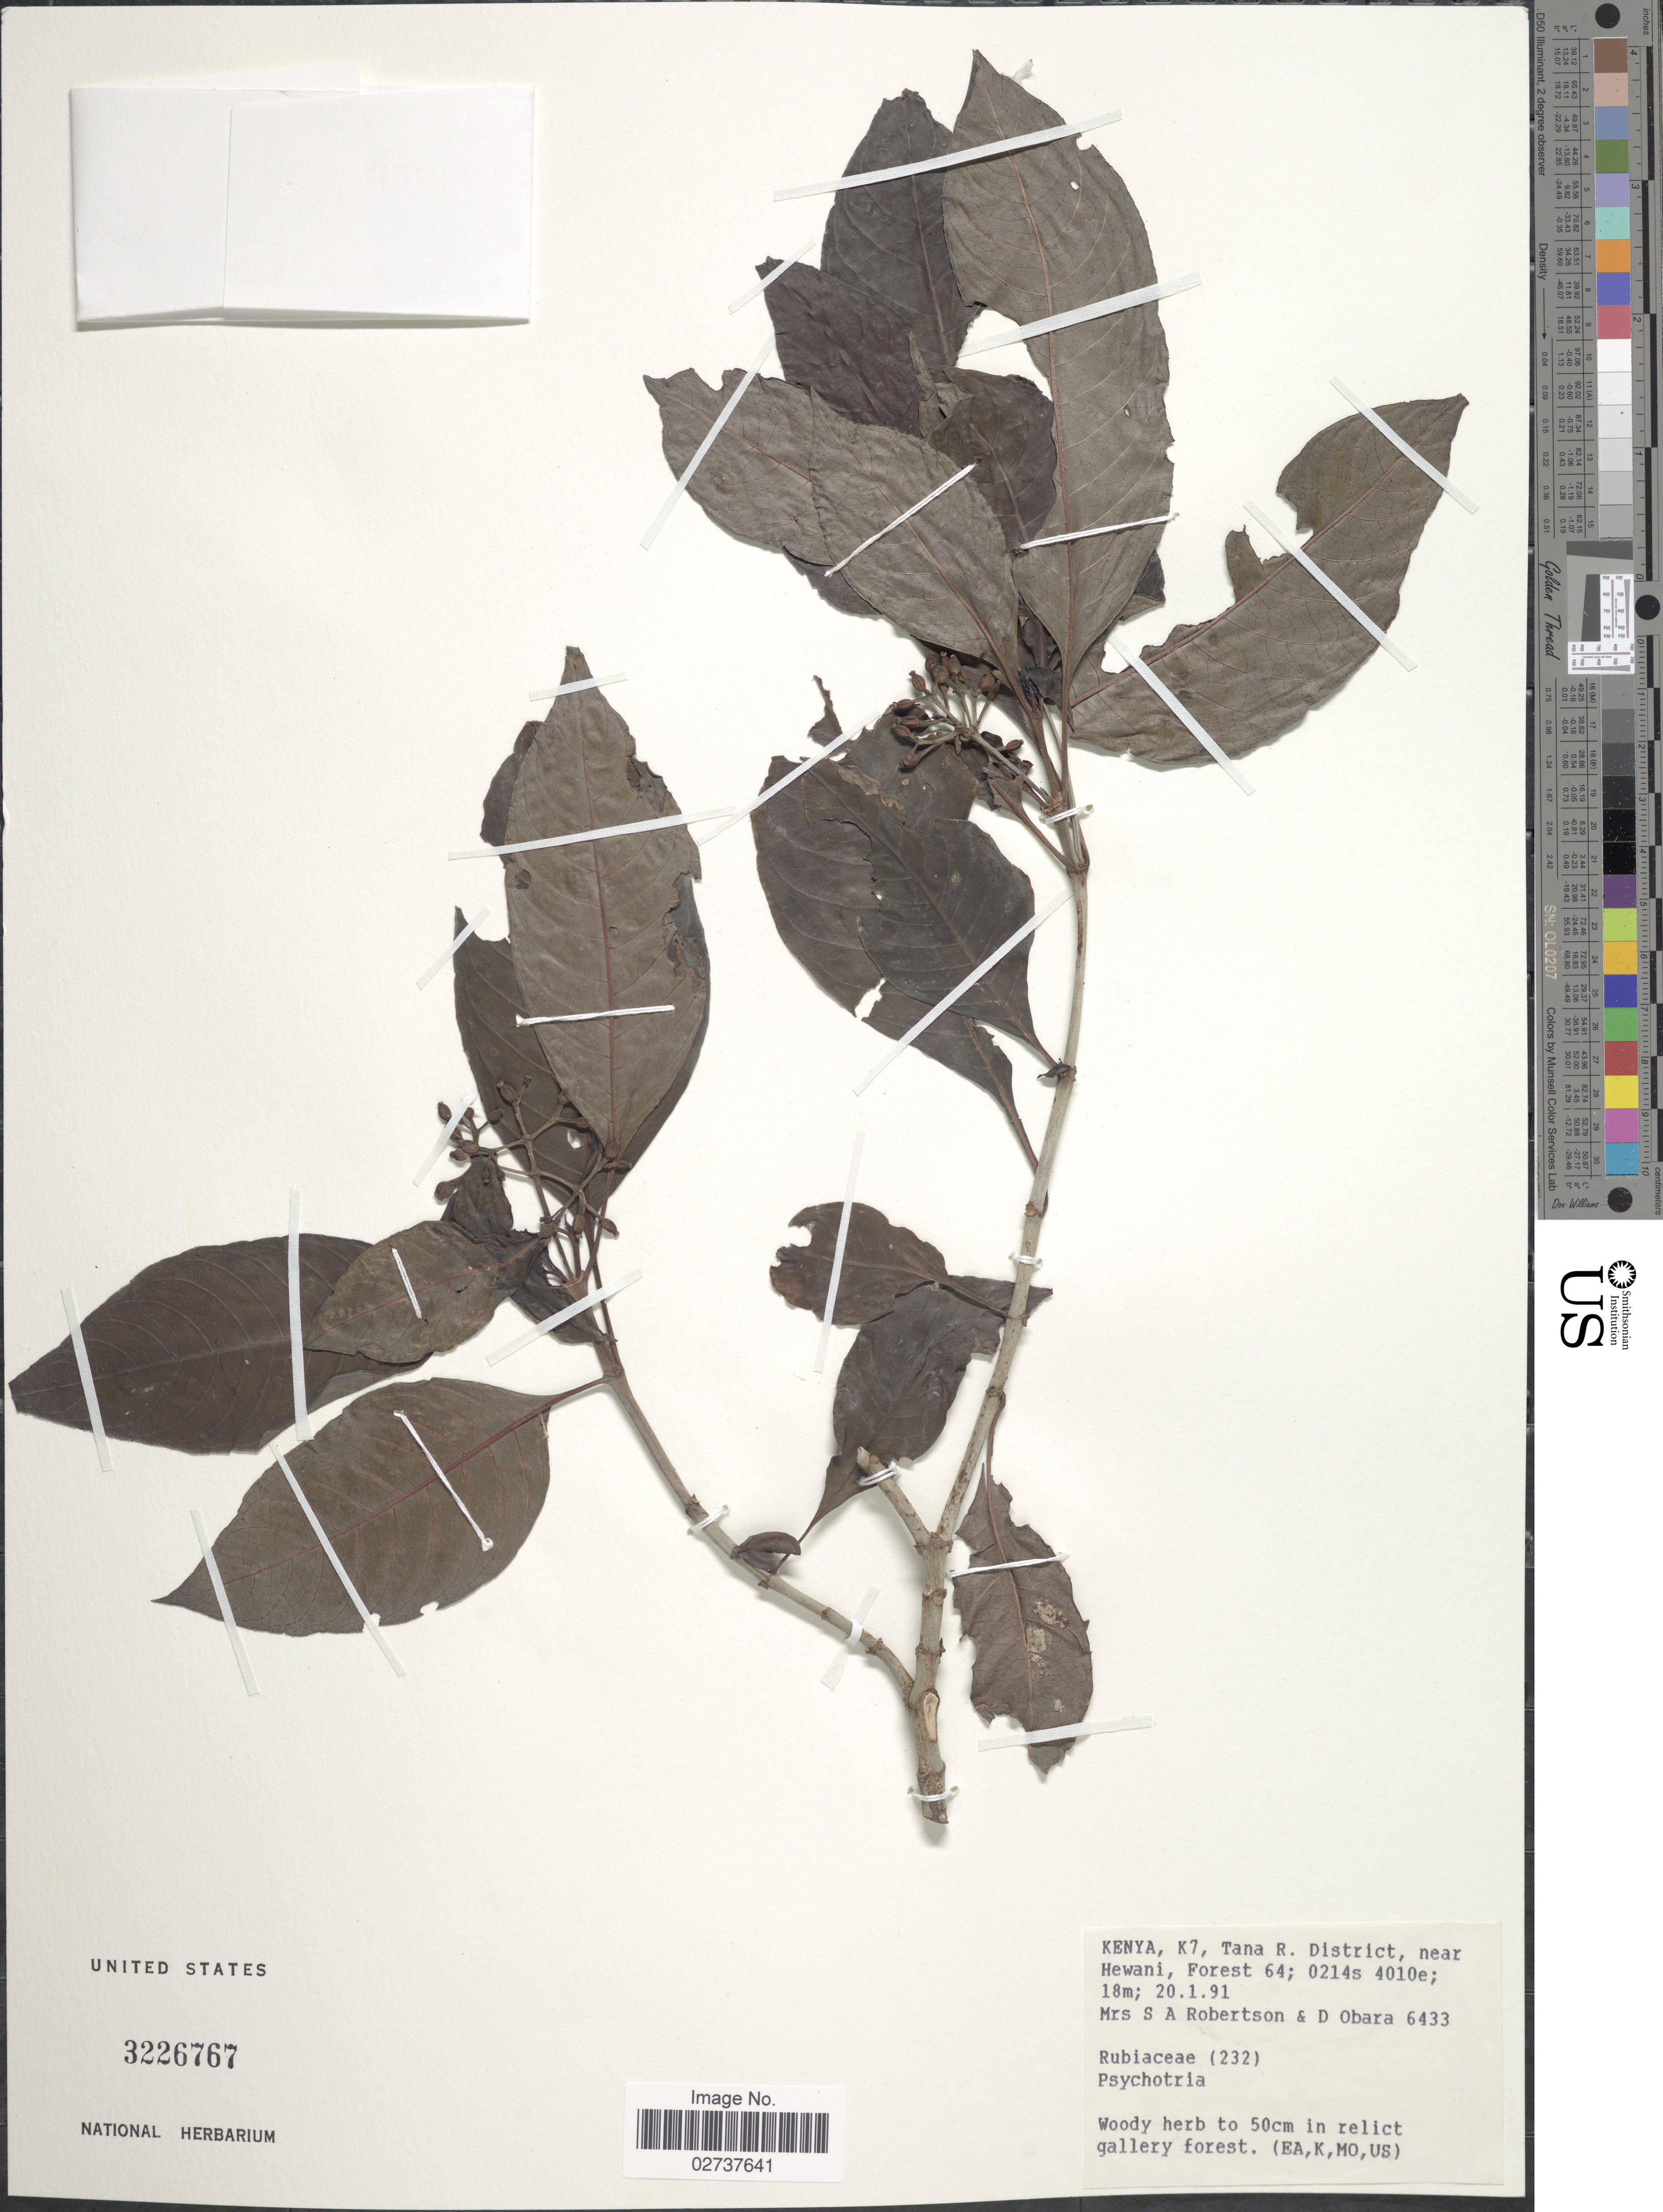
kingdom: Plantae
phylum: Tracheophyta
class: Magnoliopsida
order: Gentianales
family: Rubiaceae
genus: Psychotria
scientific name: Psychotria sp.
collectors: Mrs. S. A. Robertson & D. Obara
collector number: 6433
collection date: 1991-01-20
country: Kenya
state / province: Tana River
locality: K7, Tana R. District, near Hewani, Forest 64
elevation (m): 18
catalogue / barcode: US 3226767